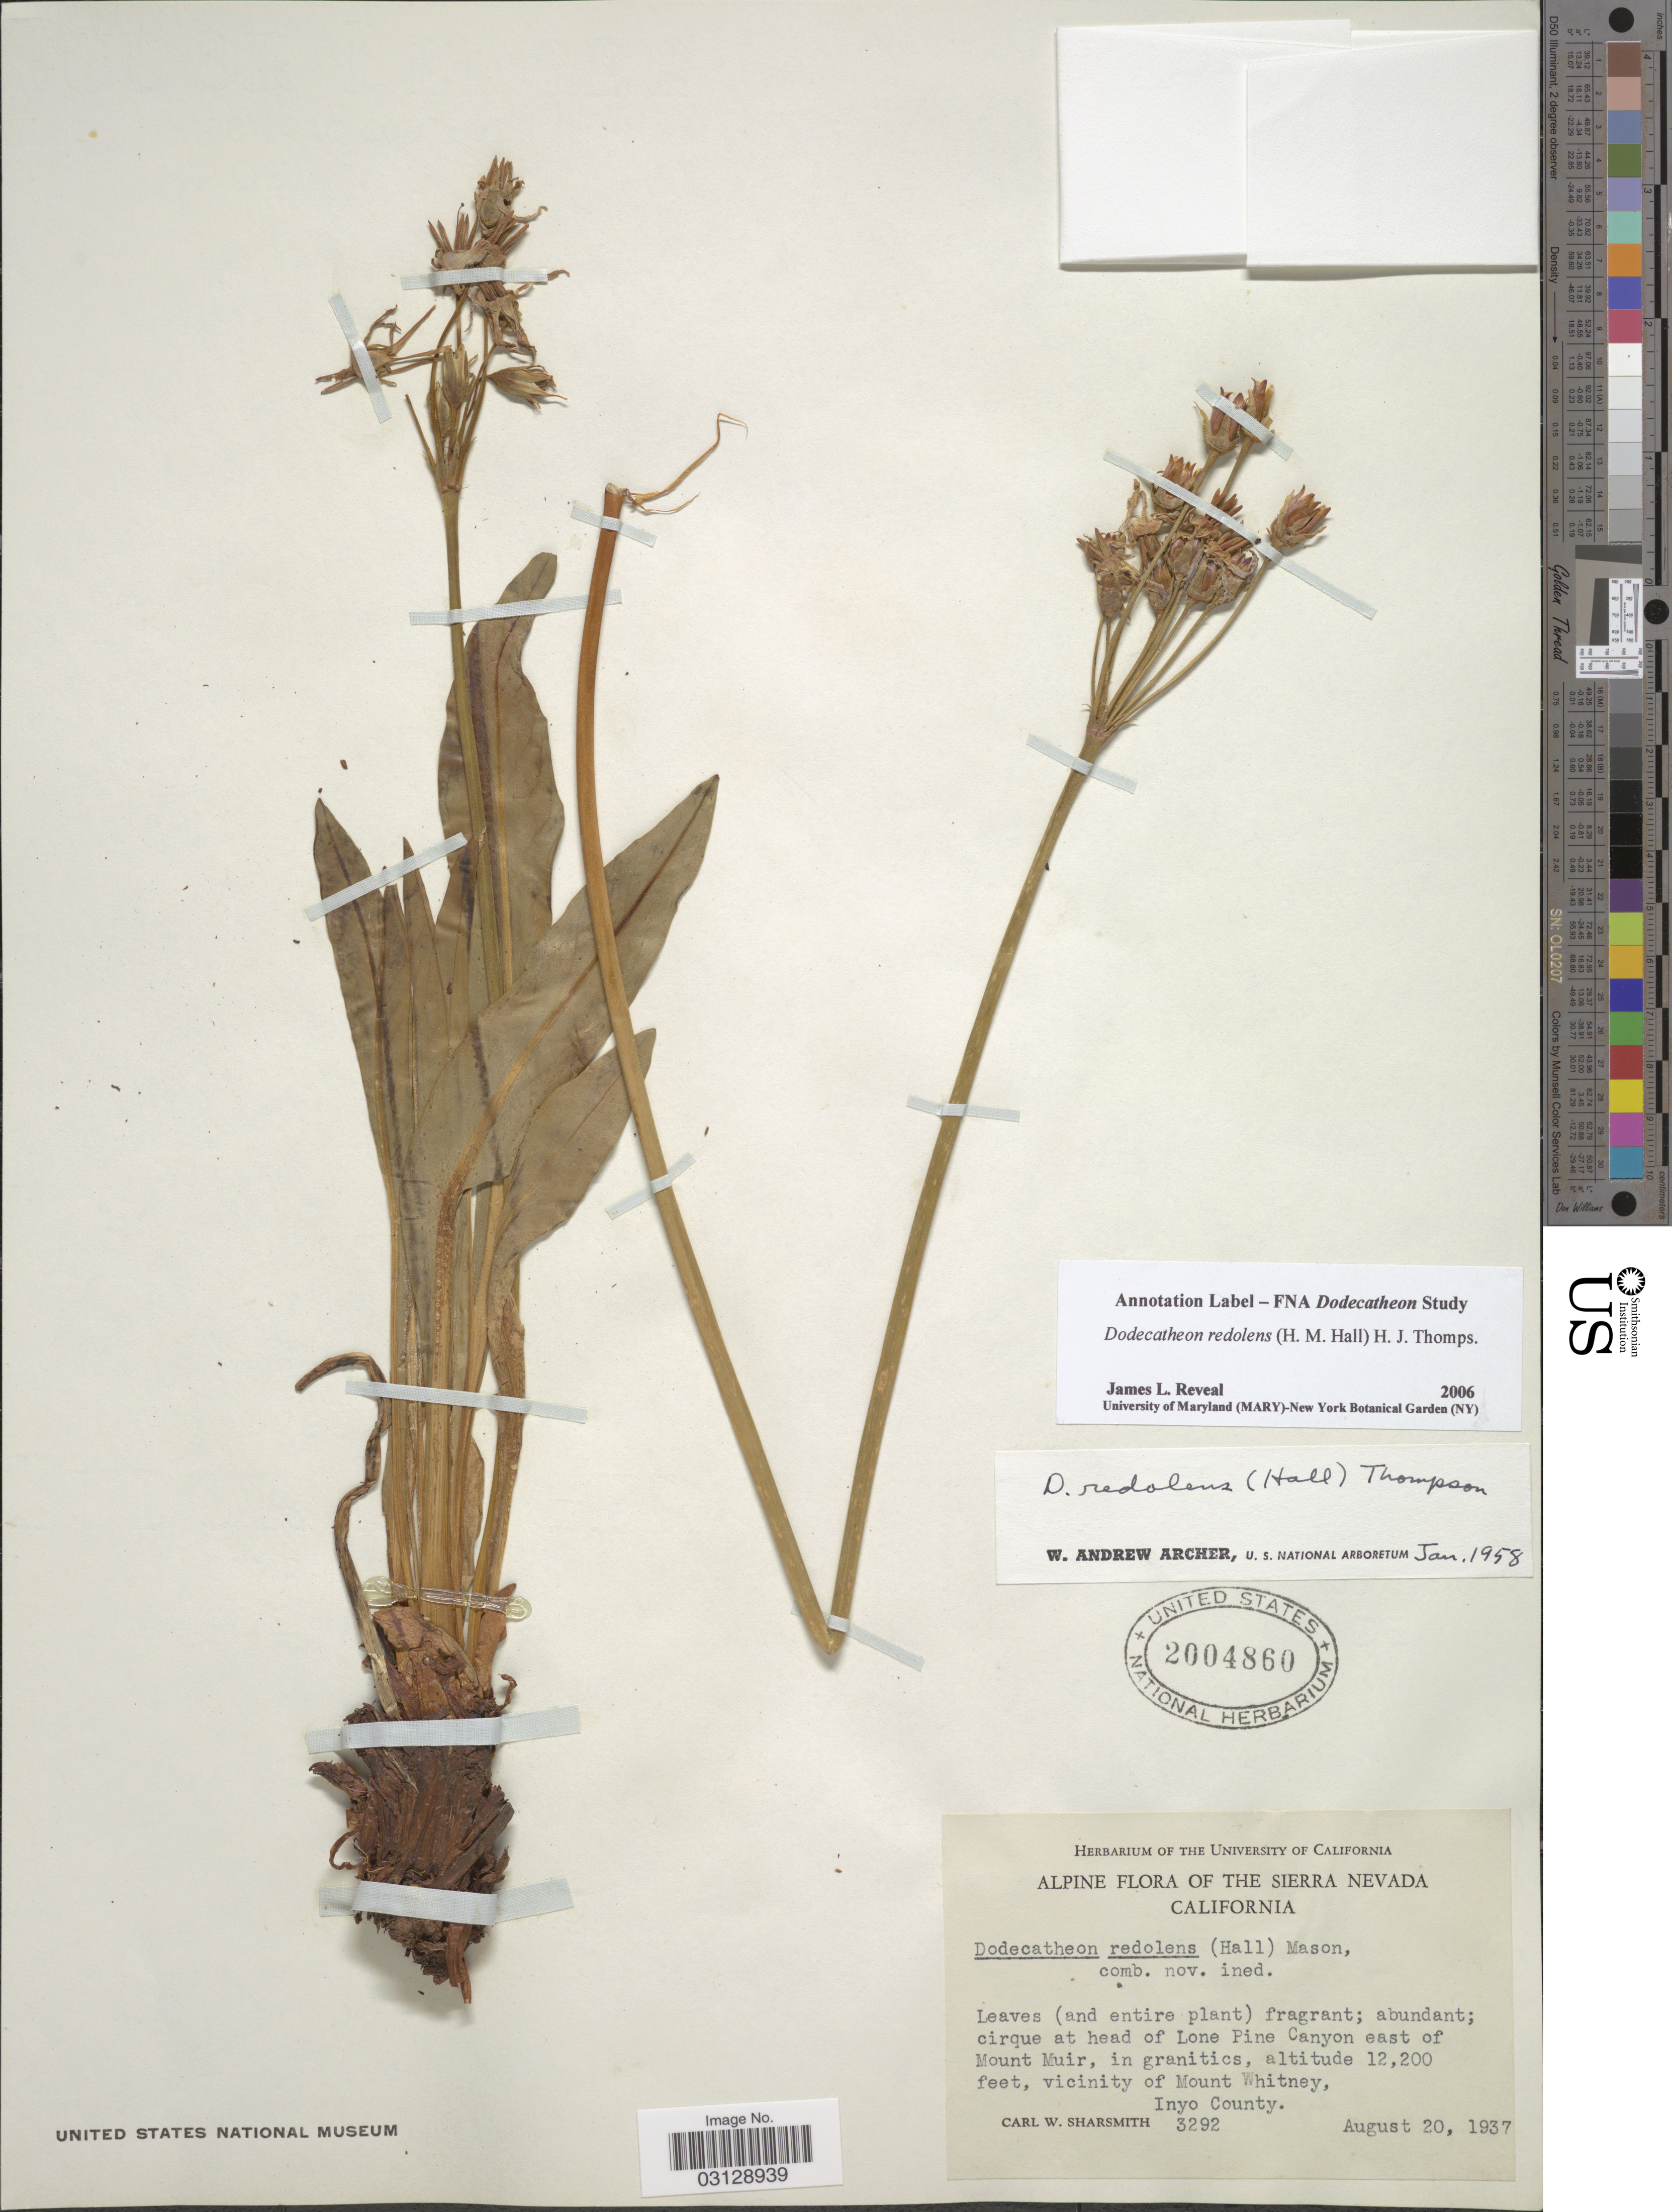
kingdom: Plantae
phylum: Tracheophyta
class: Magnoliopsida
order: Ericales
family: Primulaceae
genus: Dodecatheon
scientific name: Dodecatheon redolens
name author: (H.M. Hall) H.J. Thomps.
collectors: C. Sharsmith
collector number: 3292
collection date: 1937-08-20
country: United States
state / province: California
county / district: Inyo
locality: Alpine. The Sierra Nevada. Cirque at head of Lone Pine Canyon east of Mount Muir, vicinity of Mount Whitney, Inyo County.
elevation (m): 3719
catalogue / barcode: US 2004860